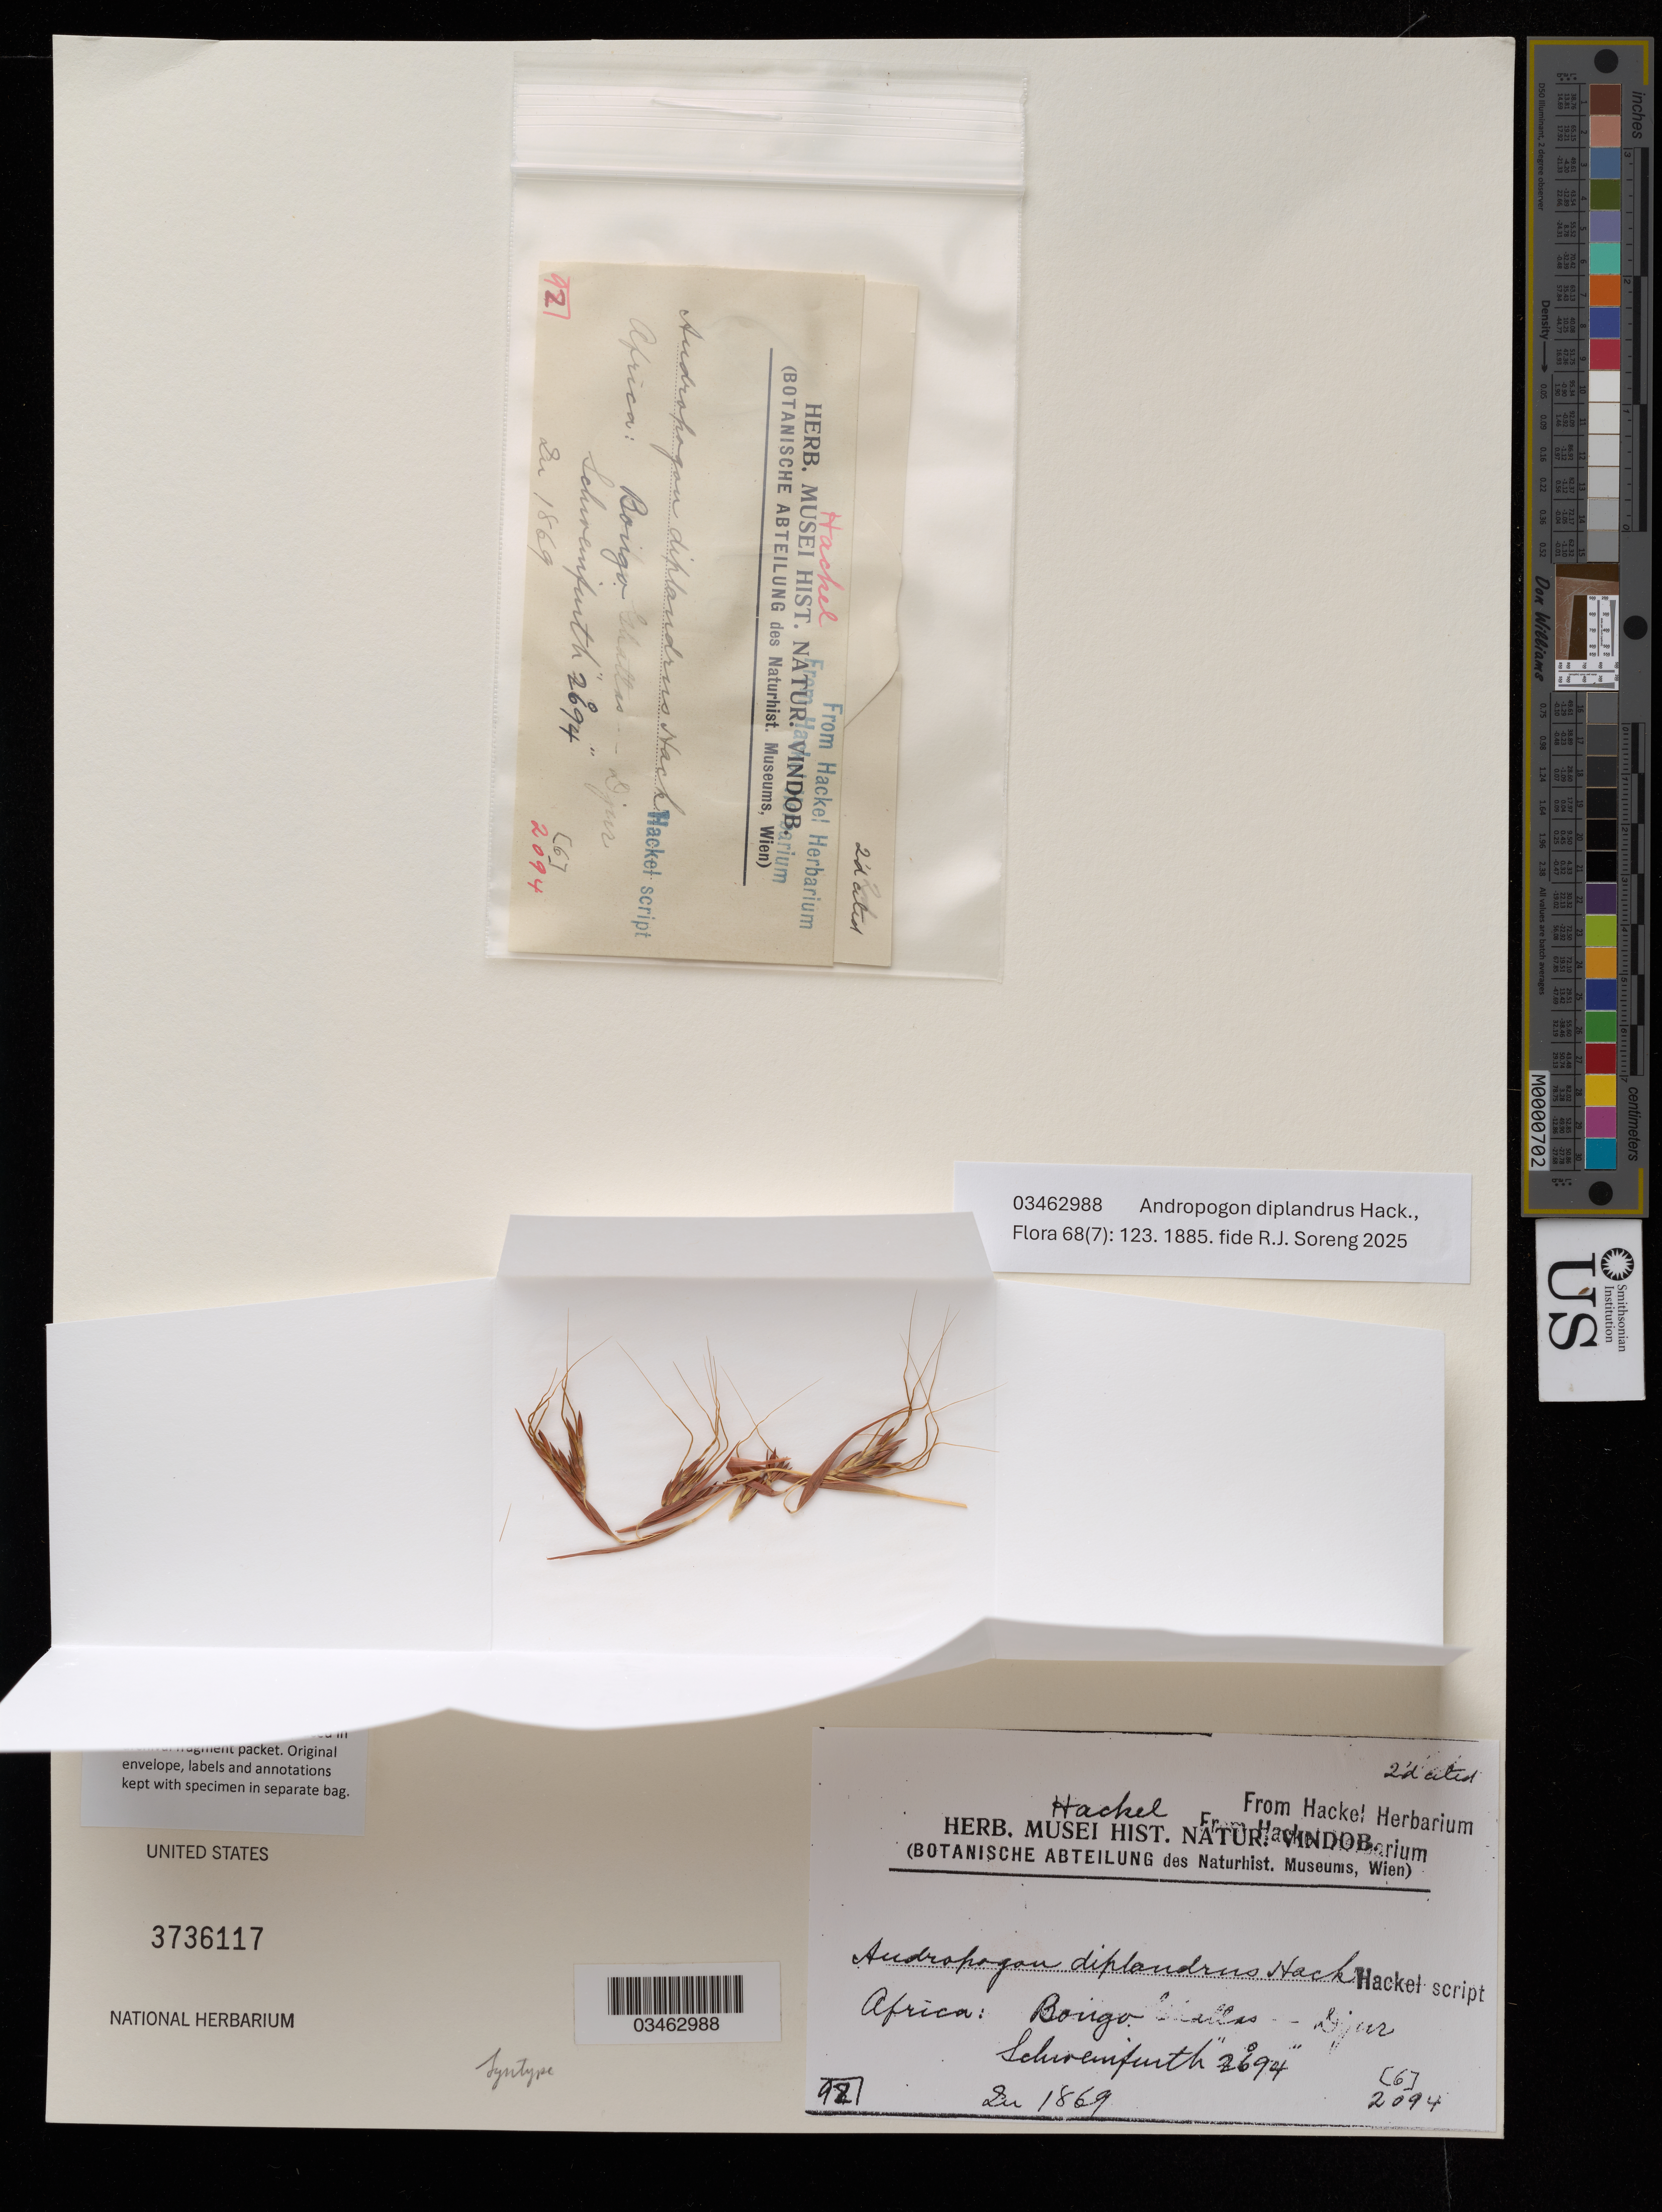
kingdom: Plantae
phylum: Tracheophyta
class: Liliopsida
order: Poales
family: Poaceae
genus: Andropogon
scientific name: Andropogon diplandrus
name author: Hack.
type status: Syntype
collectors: Schweinfurth, --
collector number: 2094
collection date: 1869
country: Sudan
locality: Bongo. Ghattas-Djur.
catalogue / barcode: US 3736117